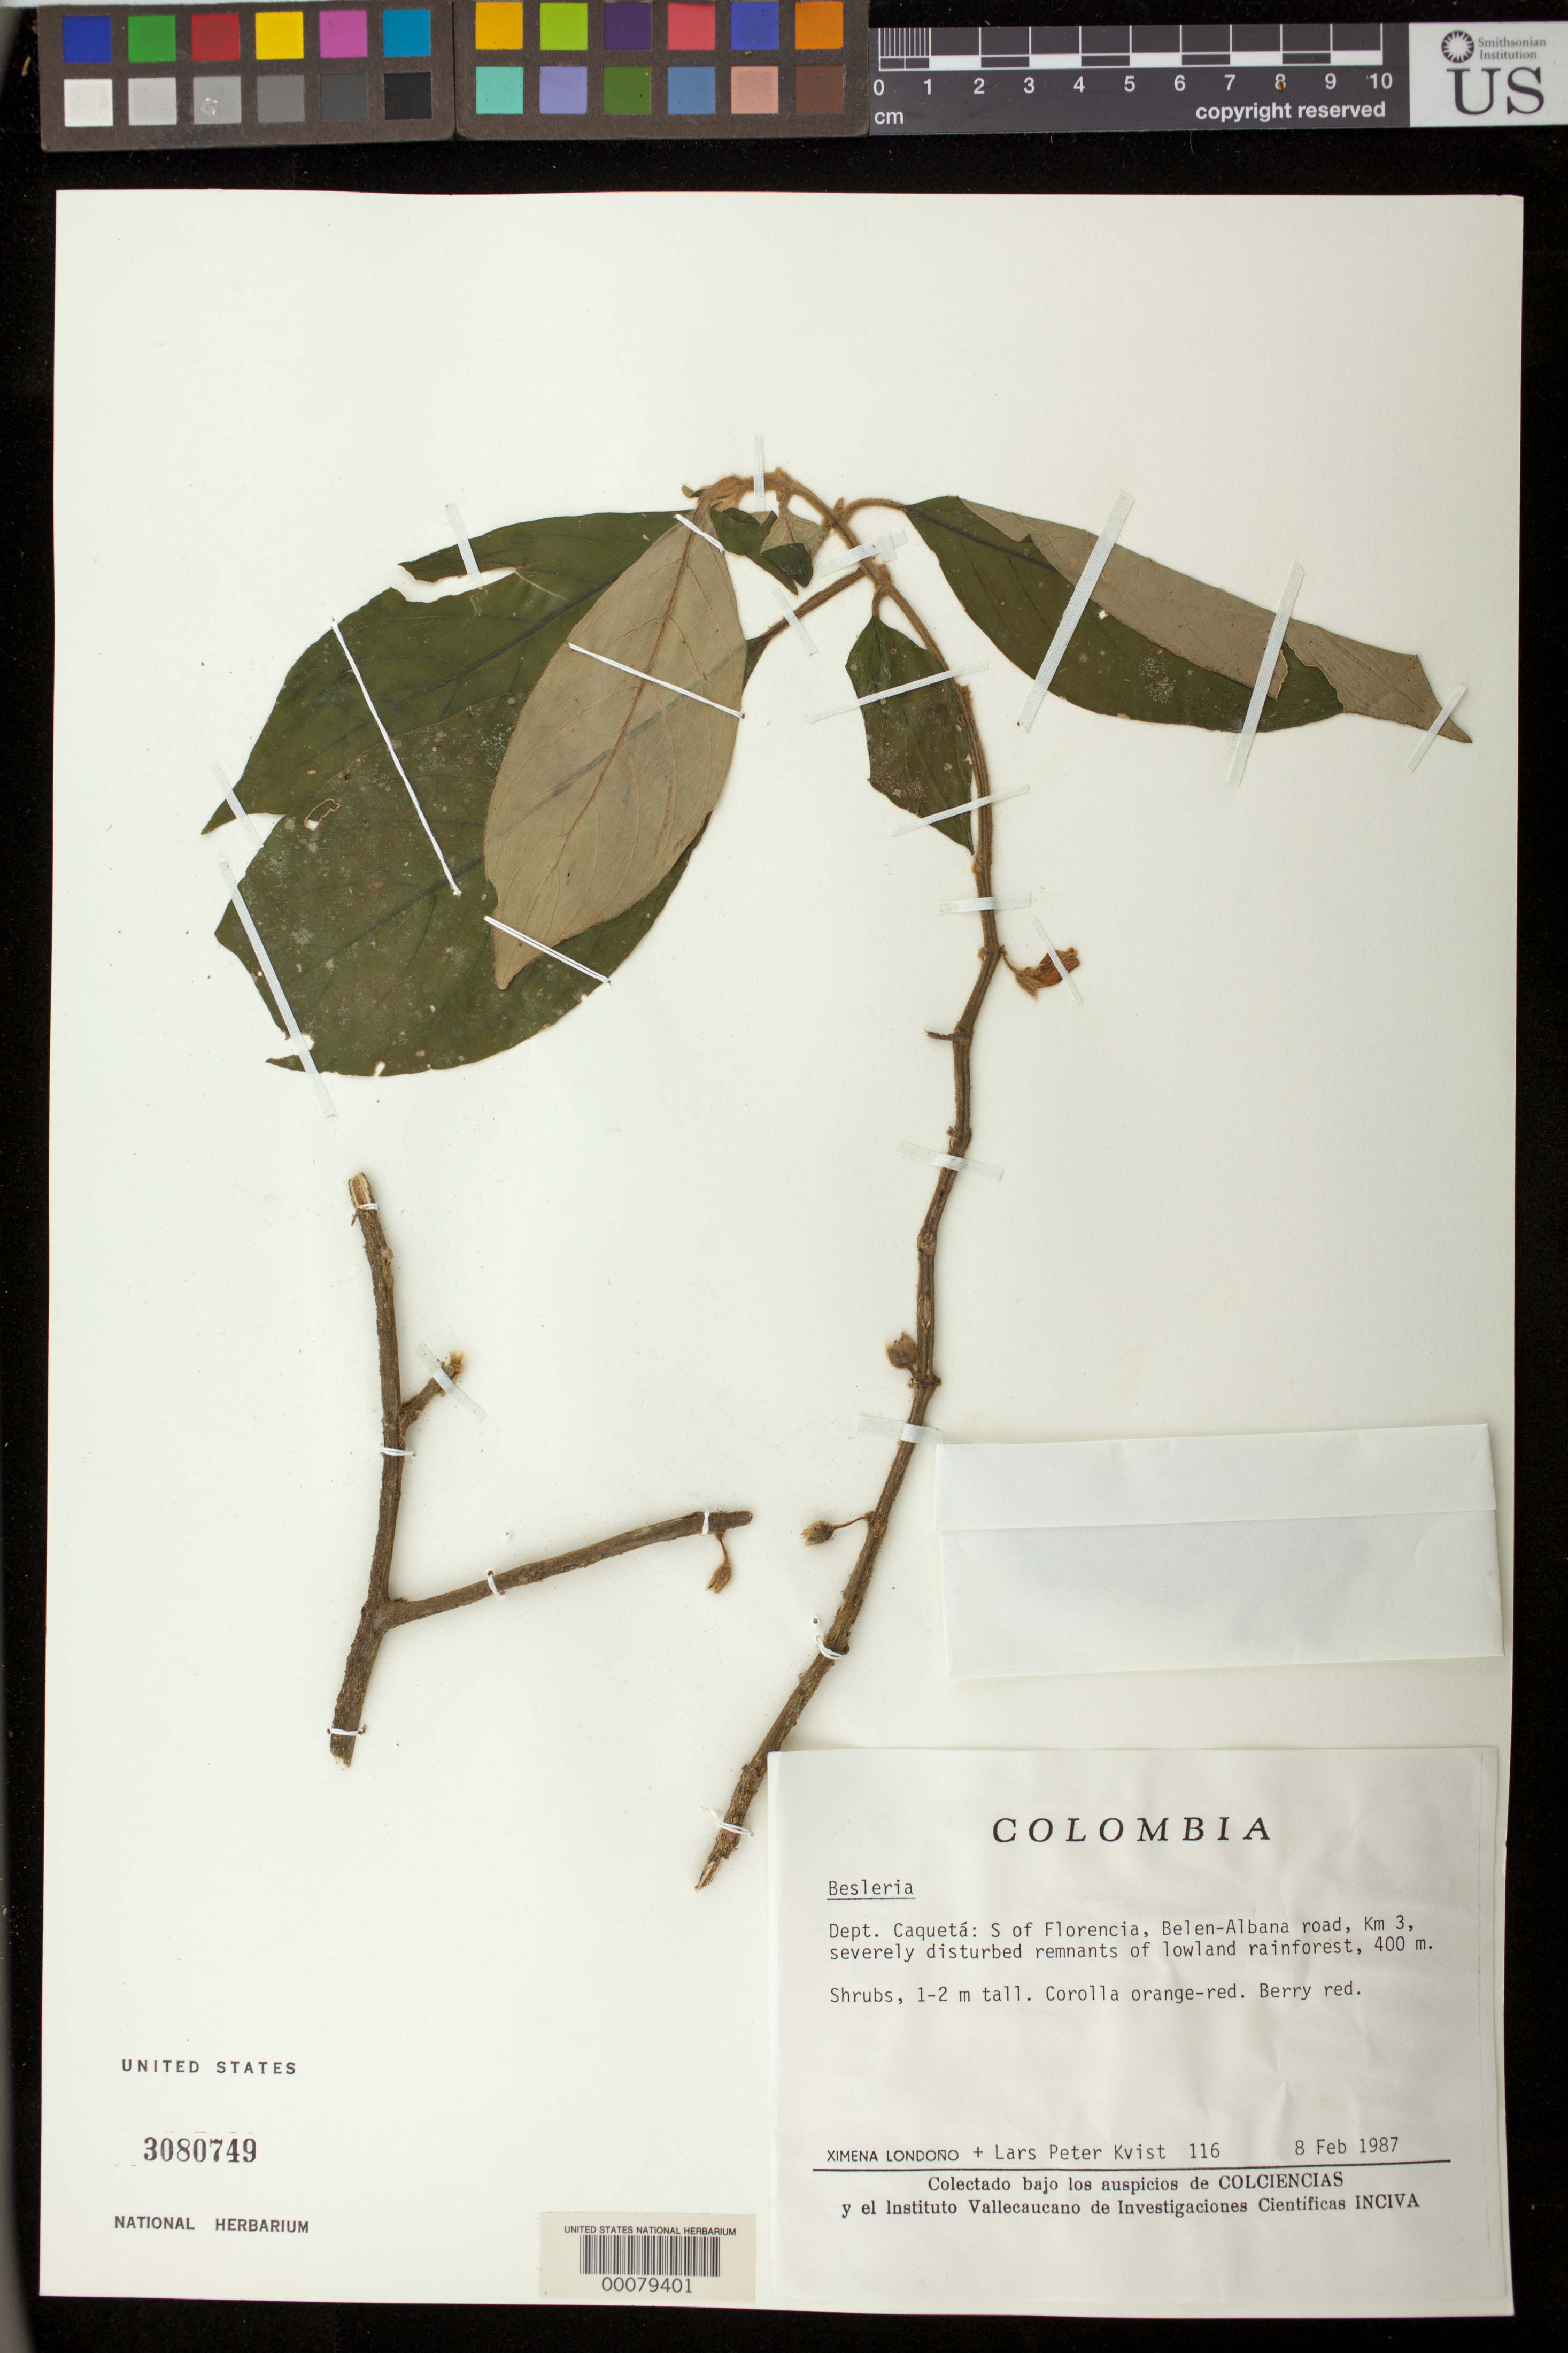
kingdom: Plantae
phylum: Tracheophyta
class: Magnoliopsida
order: Lamiales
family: Gesneriaceae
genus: Besleria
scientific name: Besleria sp.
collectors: X. Londoño & L. P. Kvist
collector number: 116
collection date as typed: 08 Feb 1987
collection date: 1987-02-08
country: Colombia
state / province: Caquetá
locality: S of Florencia, Belen-Albana road, km 3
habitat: Severely disturbed remnants of lowland rainforest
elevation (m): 400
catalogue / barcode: US 3080749